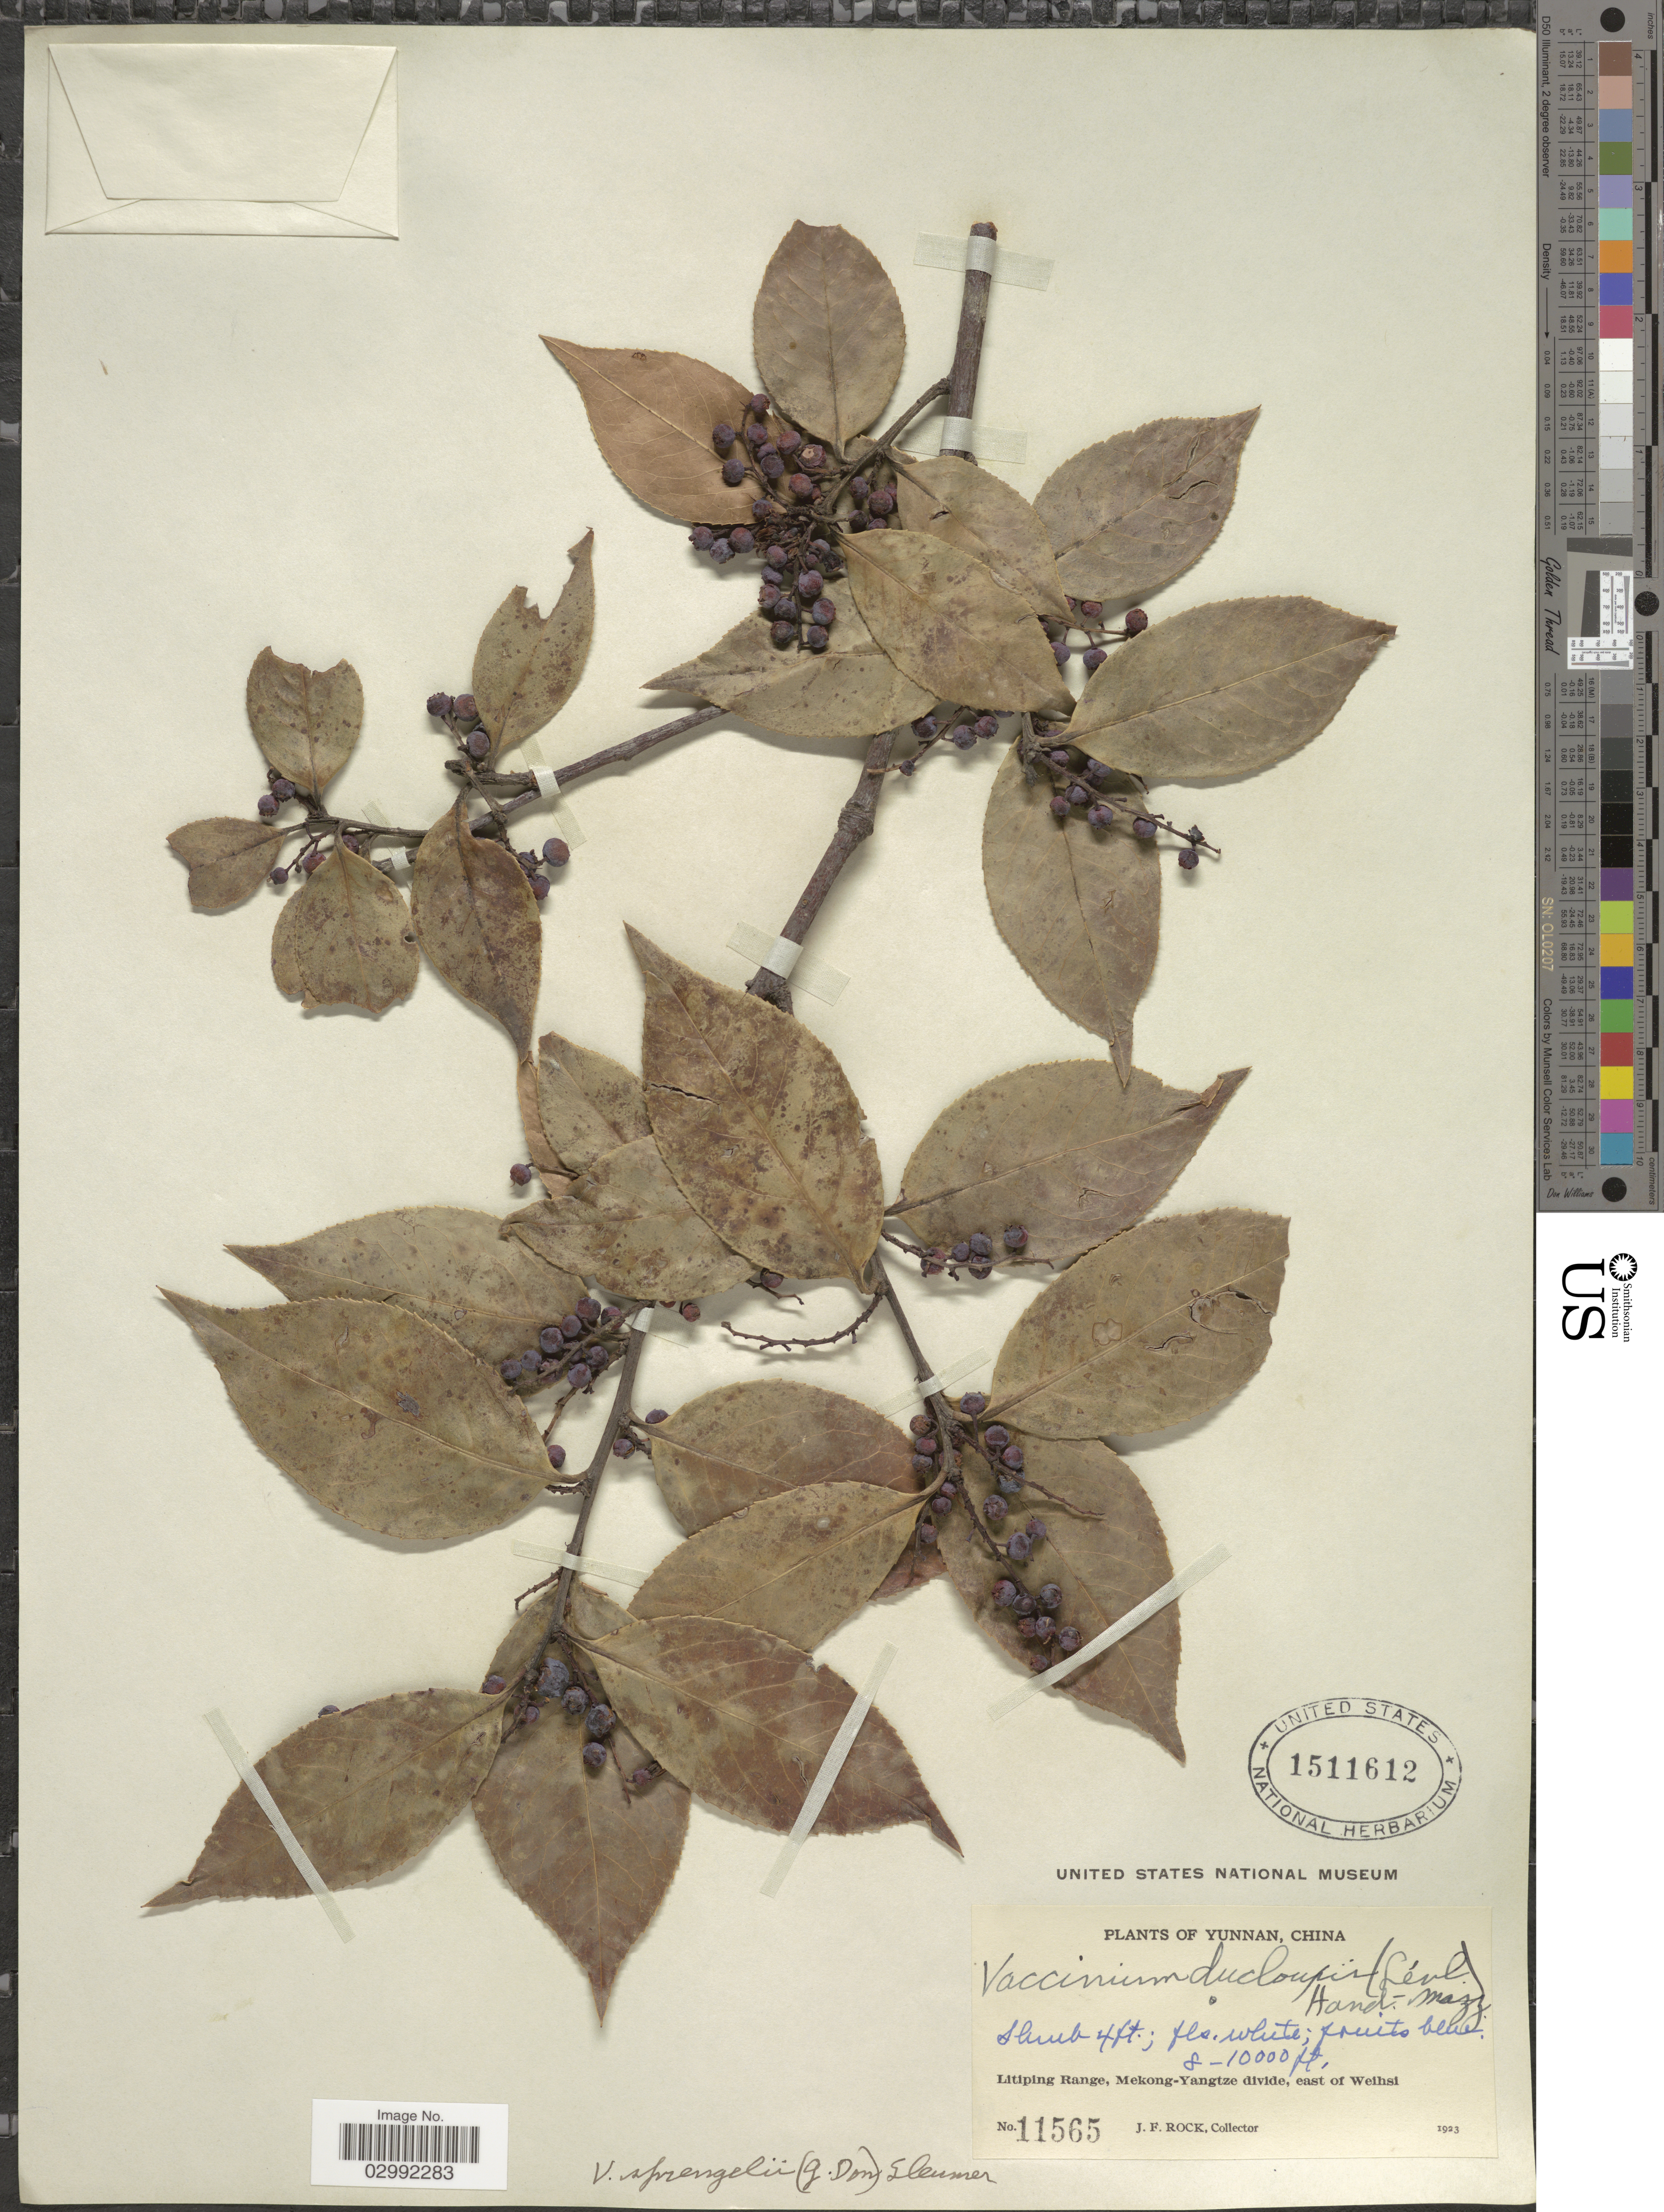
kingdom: Plantae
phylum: Tracheophyta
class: Magnoliopsida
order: Ericales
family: Ericaceae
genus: Vaccinium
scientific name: Vaccinium sprengelii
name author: (G. Don) Sleumer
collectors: J. Rock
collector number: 11565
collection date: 1923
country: China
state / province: Yunnan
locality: Litiping Range, Mekong-Yangtze divide, east of Weihsi.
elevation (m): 2438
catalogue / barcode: US 1511612